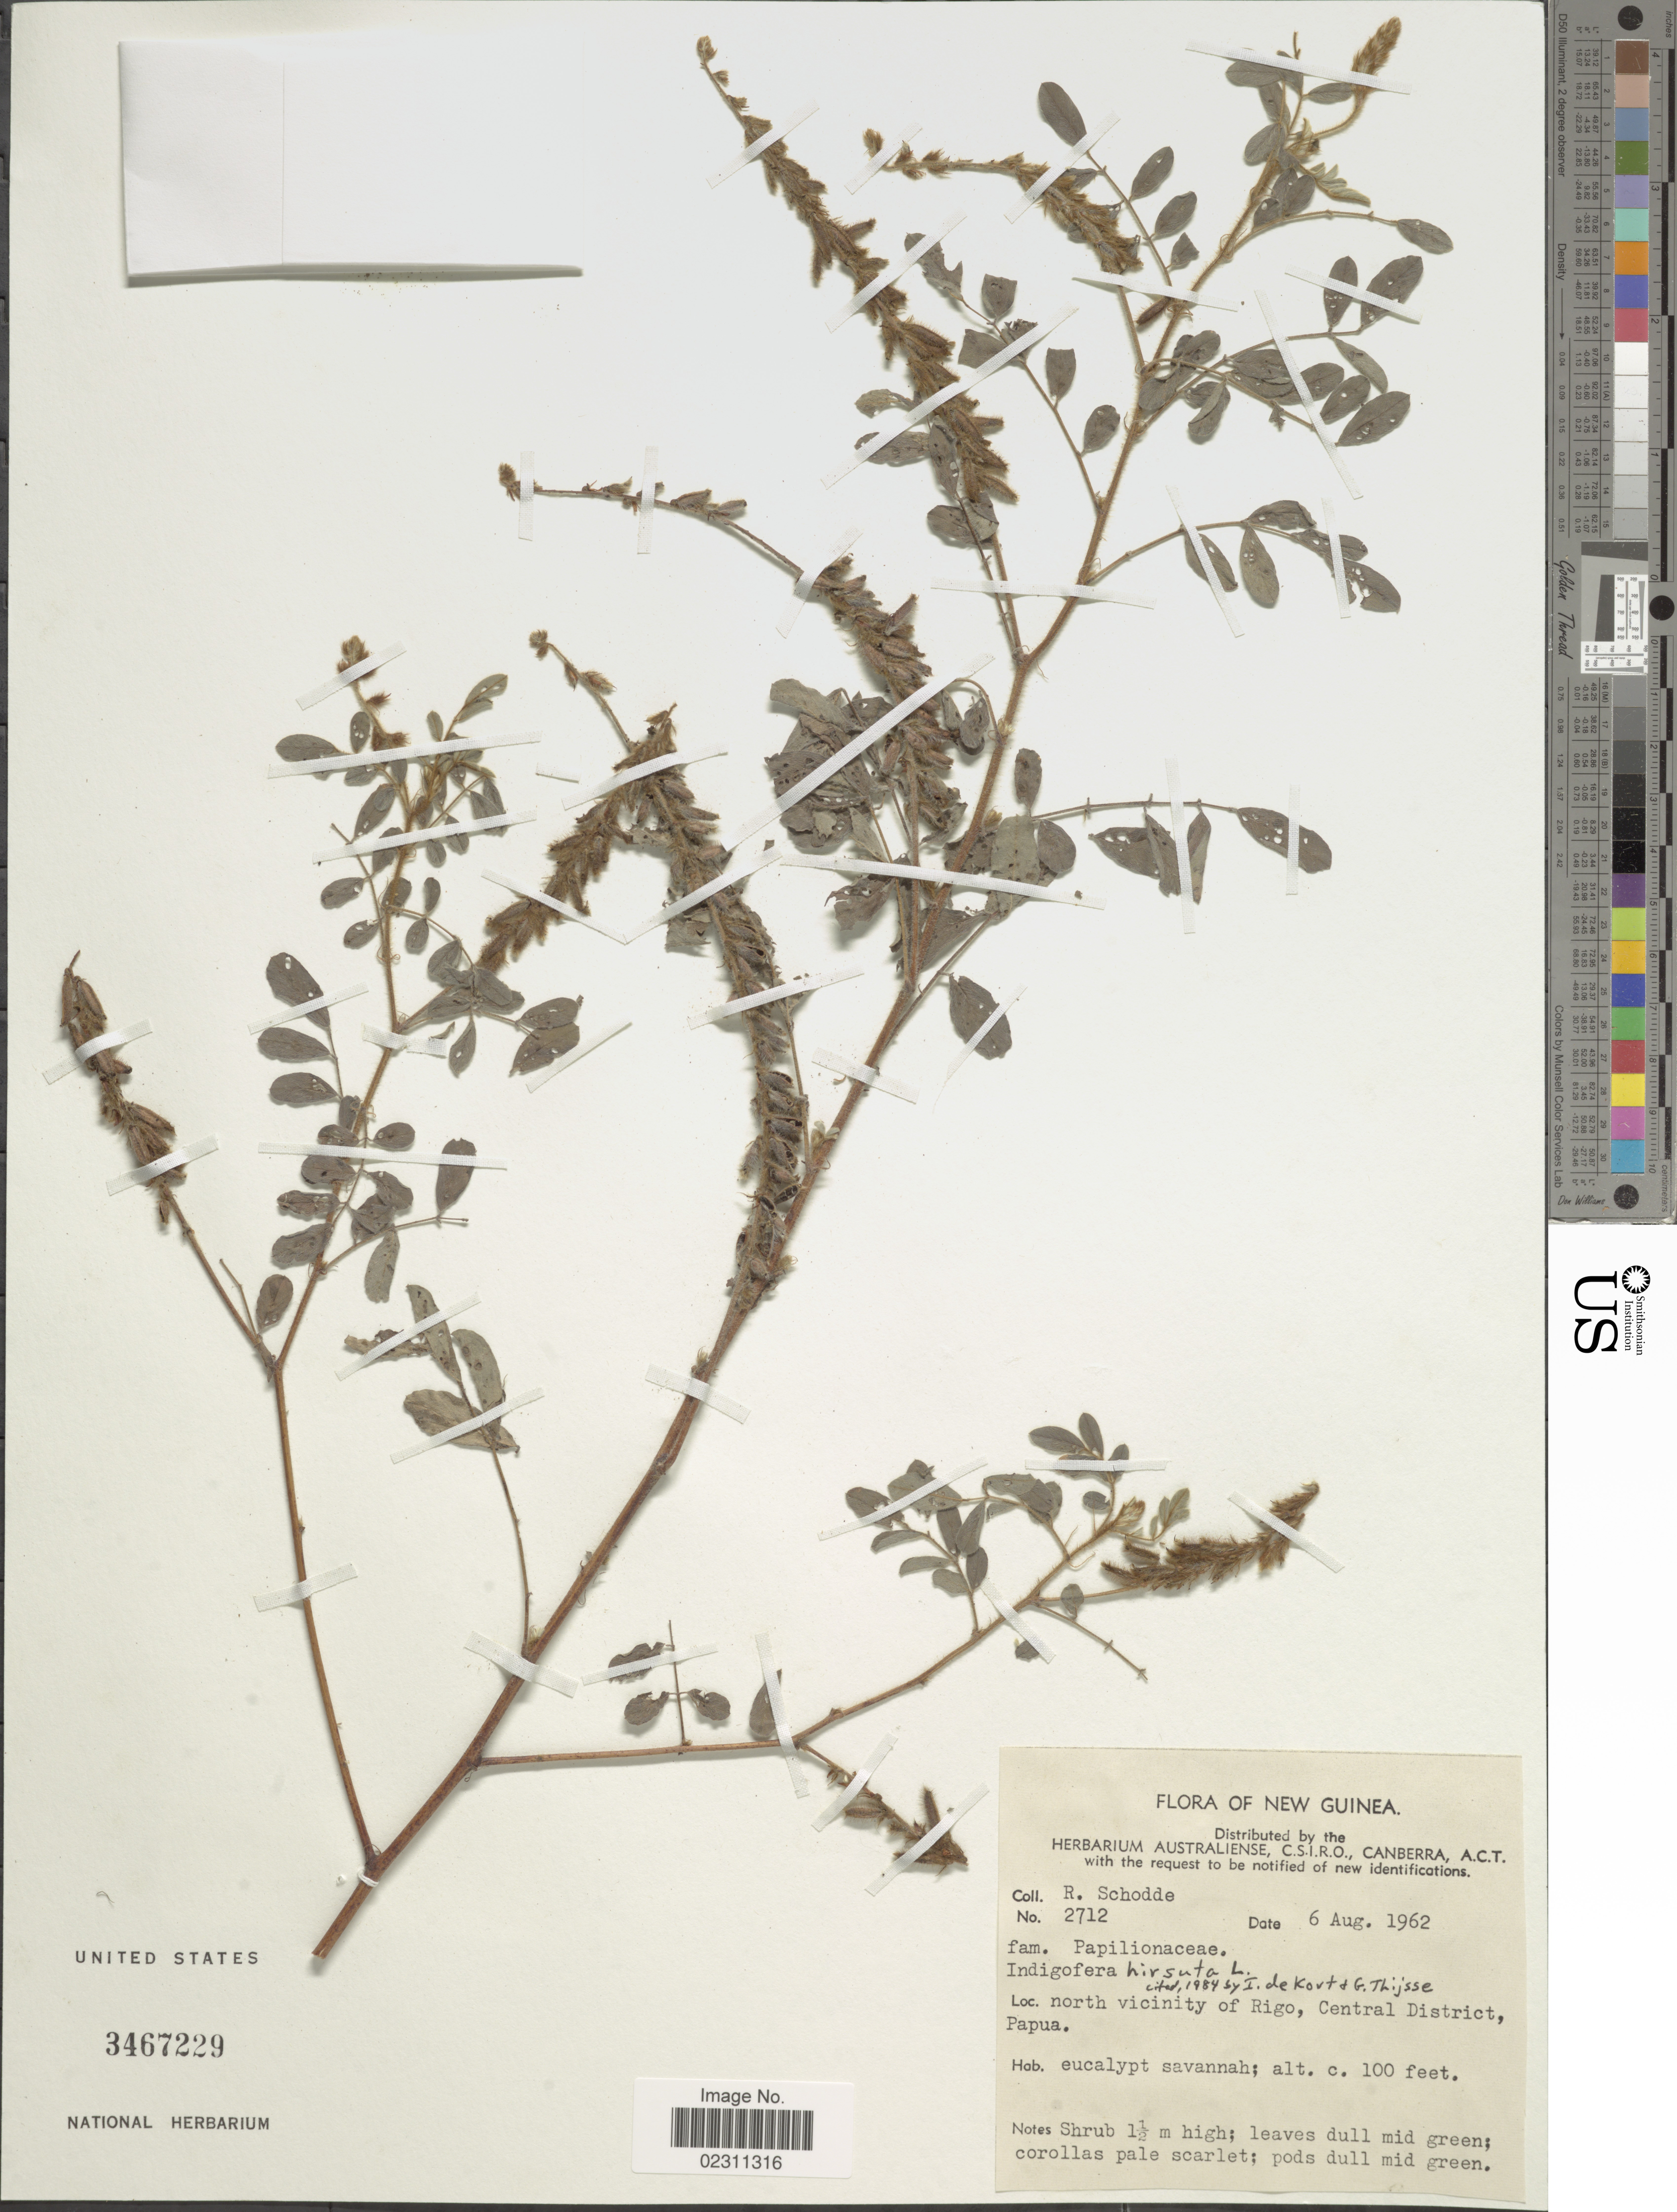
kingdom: Plantae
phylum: Tracheophyta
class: Magnoliopsida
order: Fabales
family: Fabaceae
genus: Indigofera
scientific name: Indigofera hirsuta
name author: L.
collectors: R. Schodde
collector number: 2712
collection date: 1962-08-06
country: Papua New Guinea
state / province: Central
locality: North vicinity of Rigo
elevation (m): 30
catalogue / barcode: US 3467229